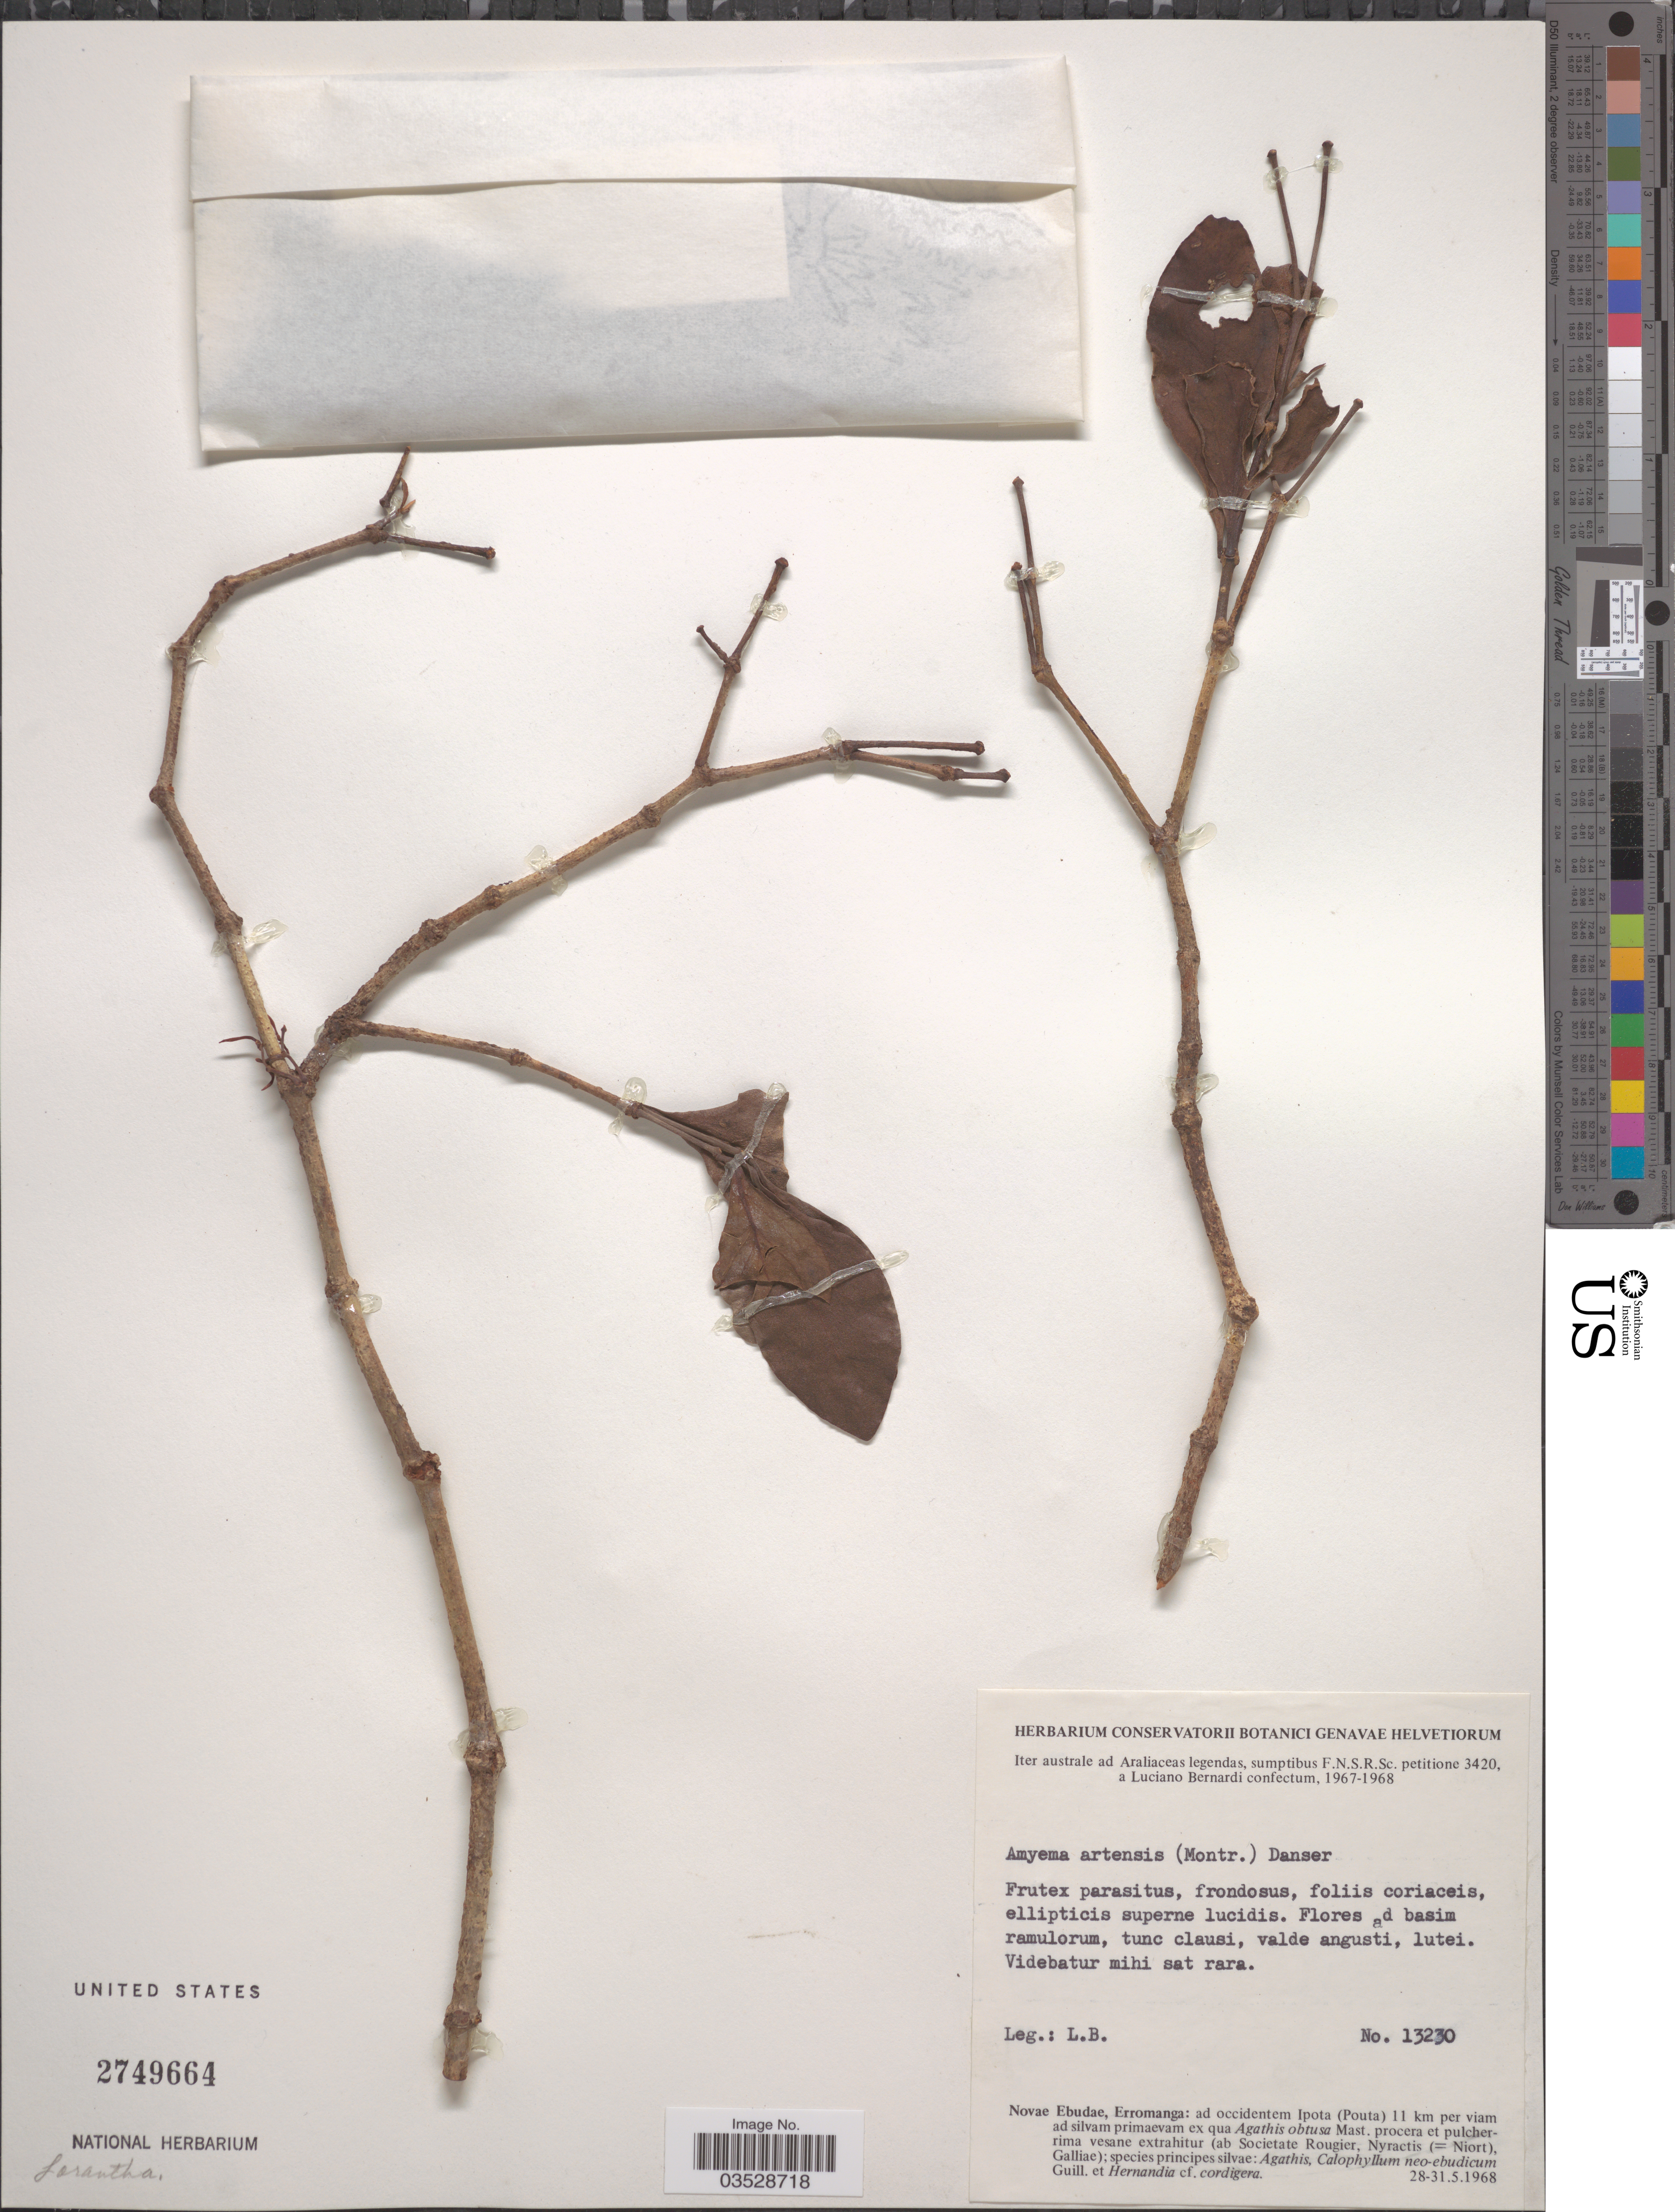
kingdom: Plantae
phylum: Tracheophyta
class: Magnoliopsida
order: Santalales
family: Loranthaceae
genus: Amyema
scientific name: Amyema artensis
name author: Danser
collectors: L. Bernardi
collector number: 13230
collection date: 1968-05-28/1968-05-31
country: Vanuatu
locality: Novae Ebudae, Erromanga: ad occidentem Ipota (Pouta) 11 km per viam as silvam primaevam ex qua Agathis obtusa Mast.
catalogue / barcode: US 2749664